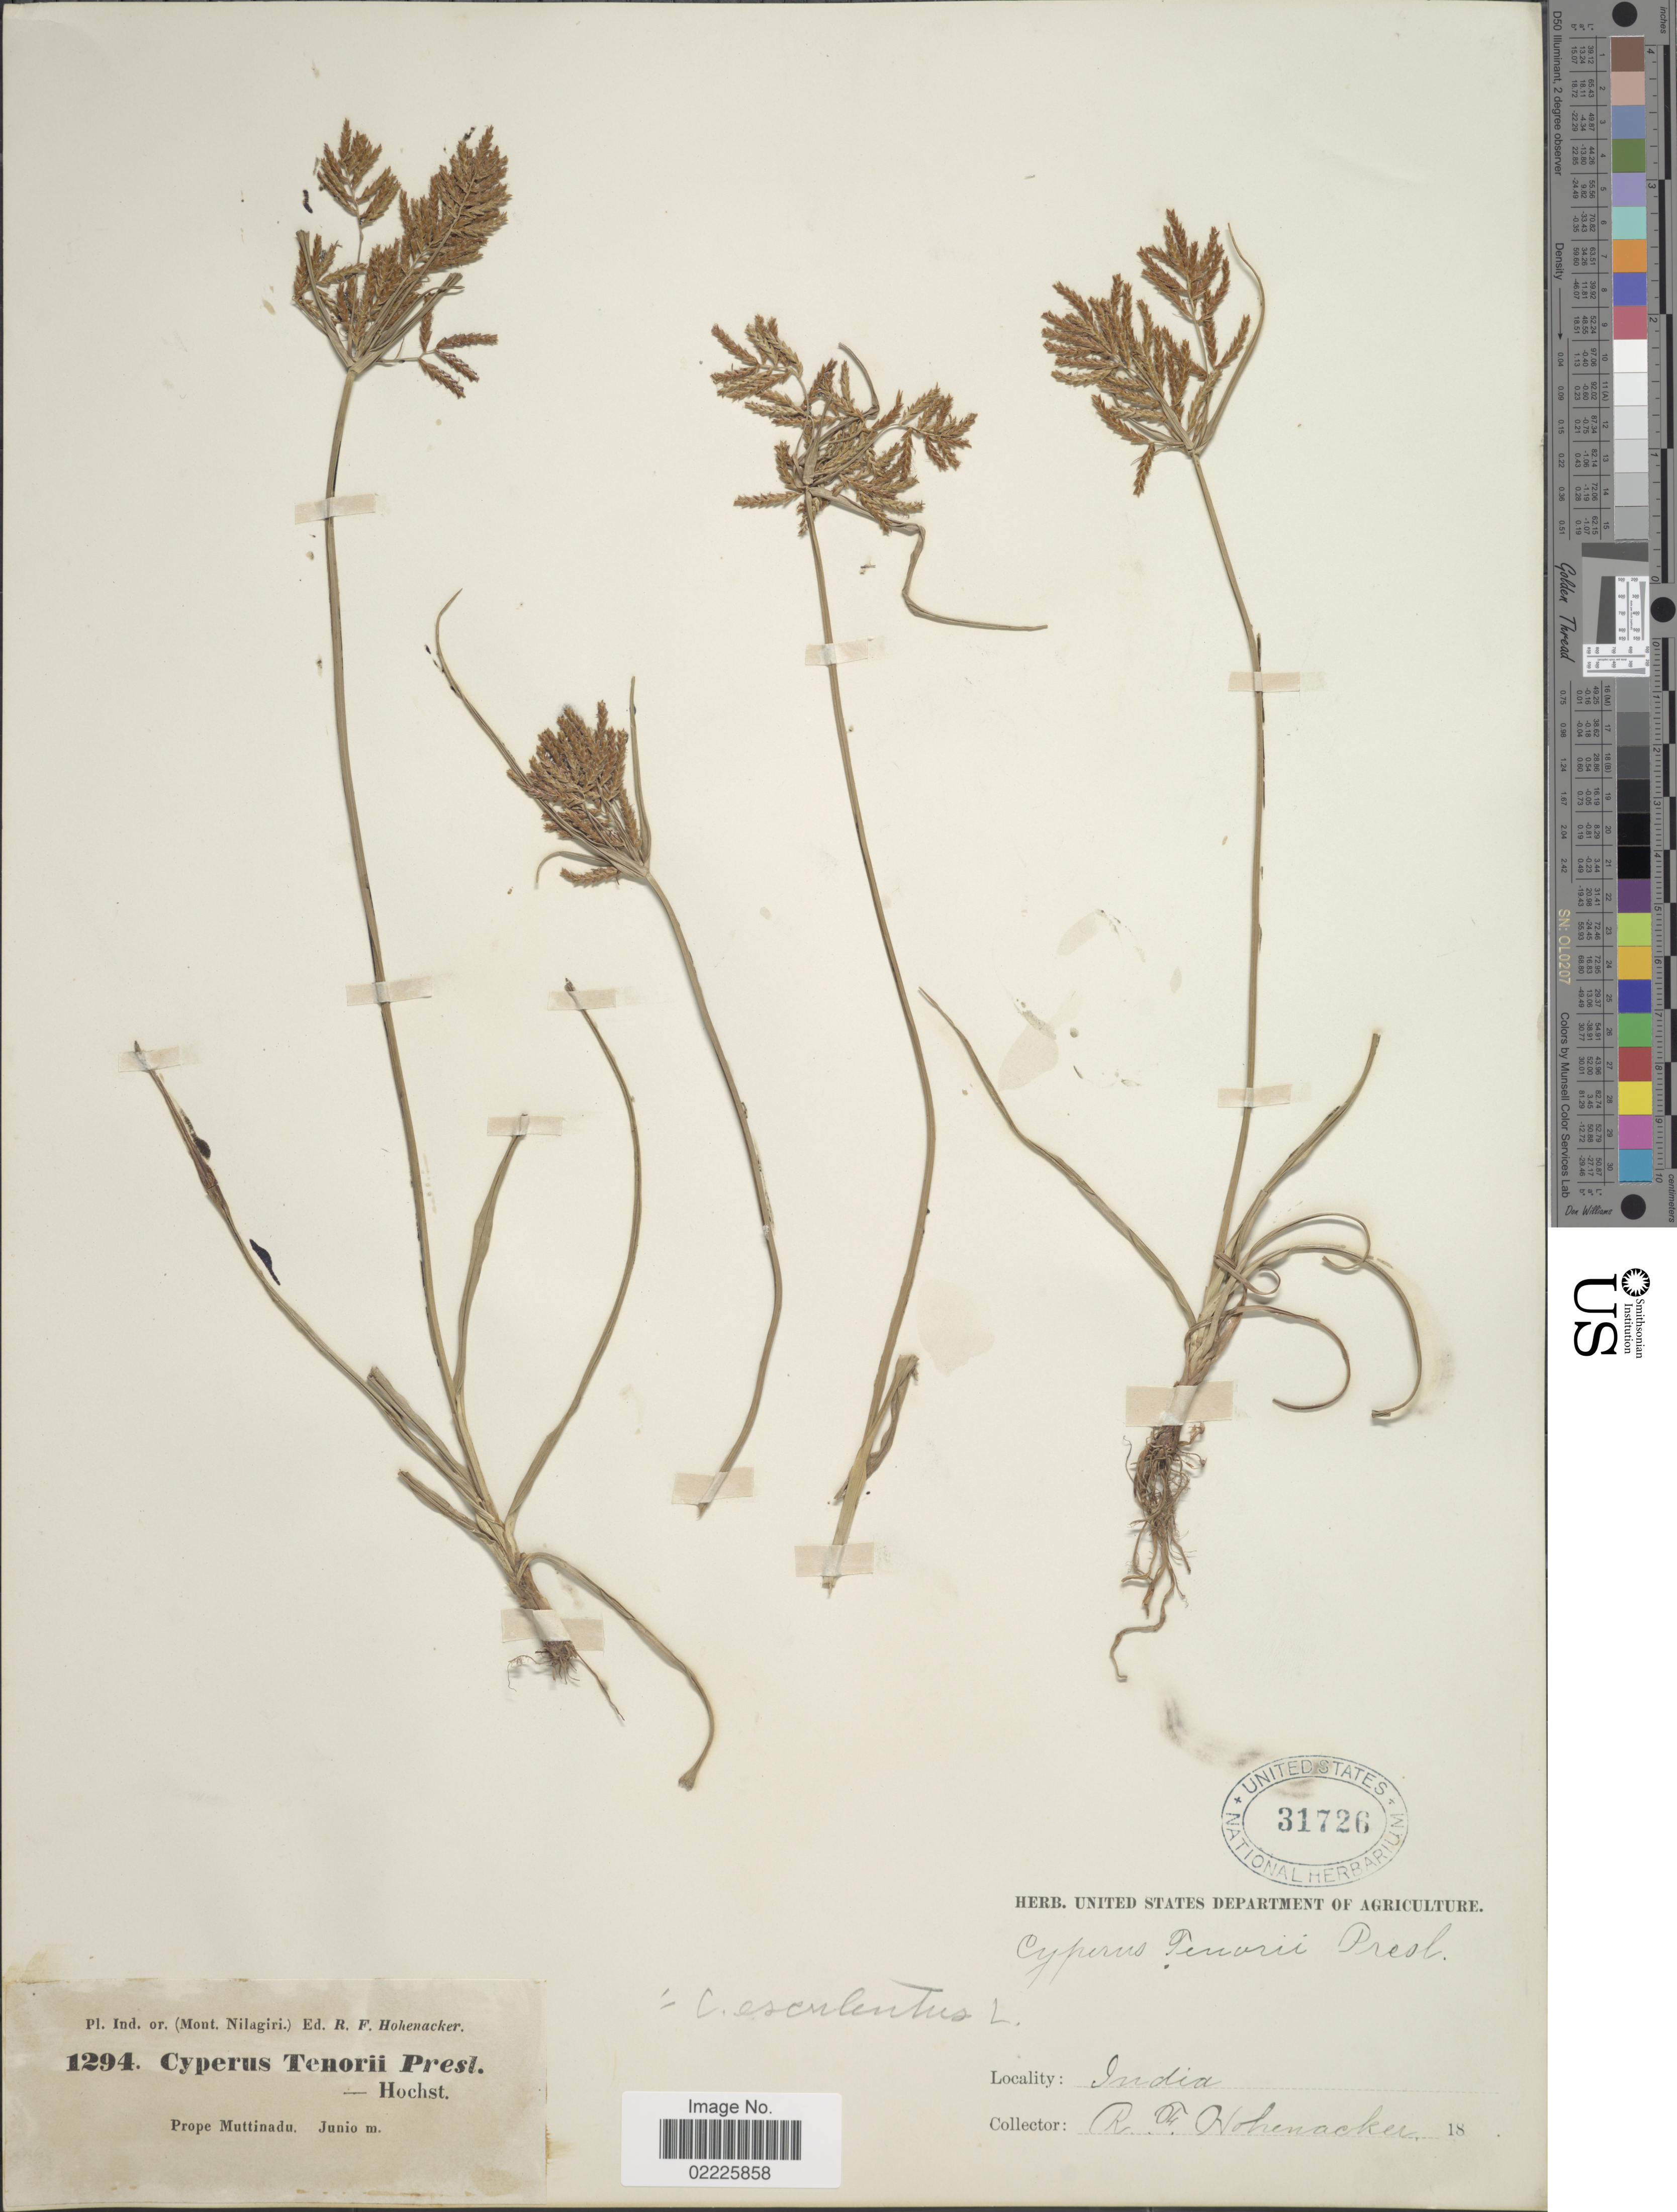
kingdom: Plantae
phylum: Tracheophyta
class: Liliopsida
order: Poales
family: Cyperaceae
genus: Cyperus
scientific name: Cyperus esculentus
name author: L.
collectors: R. F. Hohenacker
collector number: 1294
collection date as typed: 18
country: India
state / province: Tamil Nadu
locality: Prope Muttinadu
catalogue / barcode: US 31726